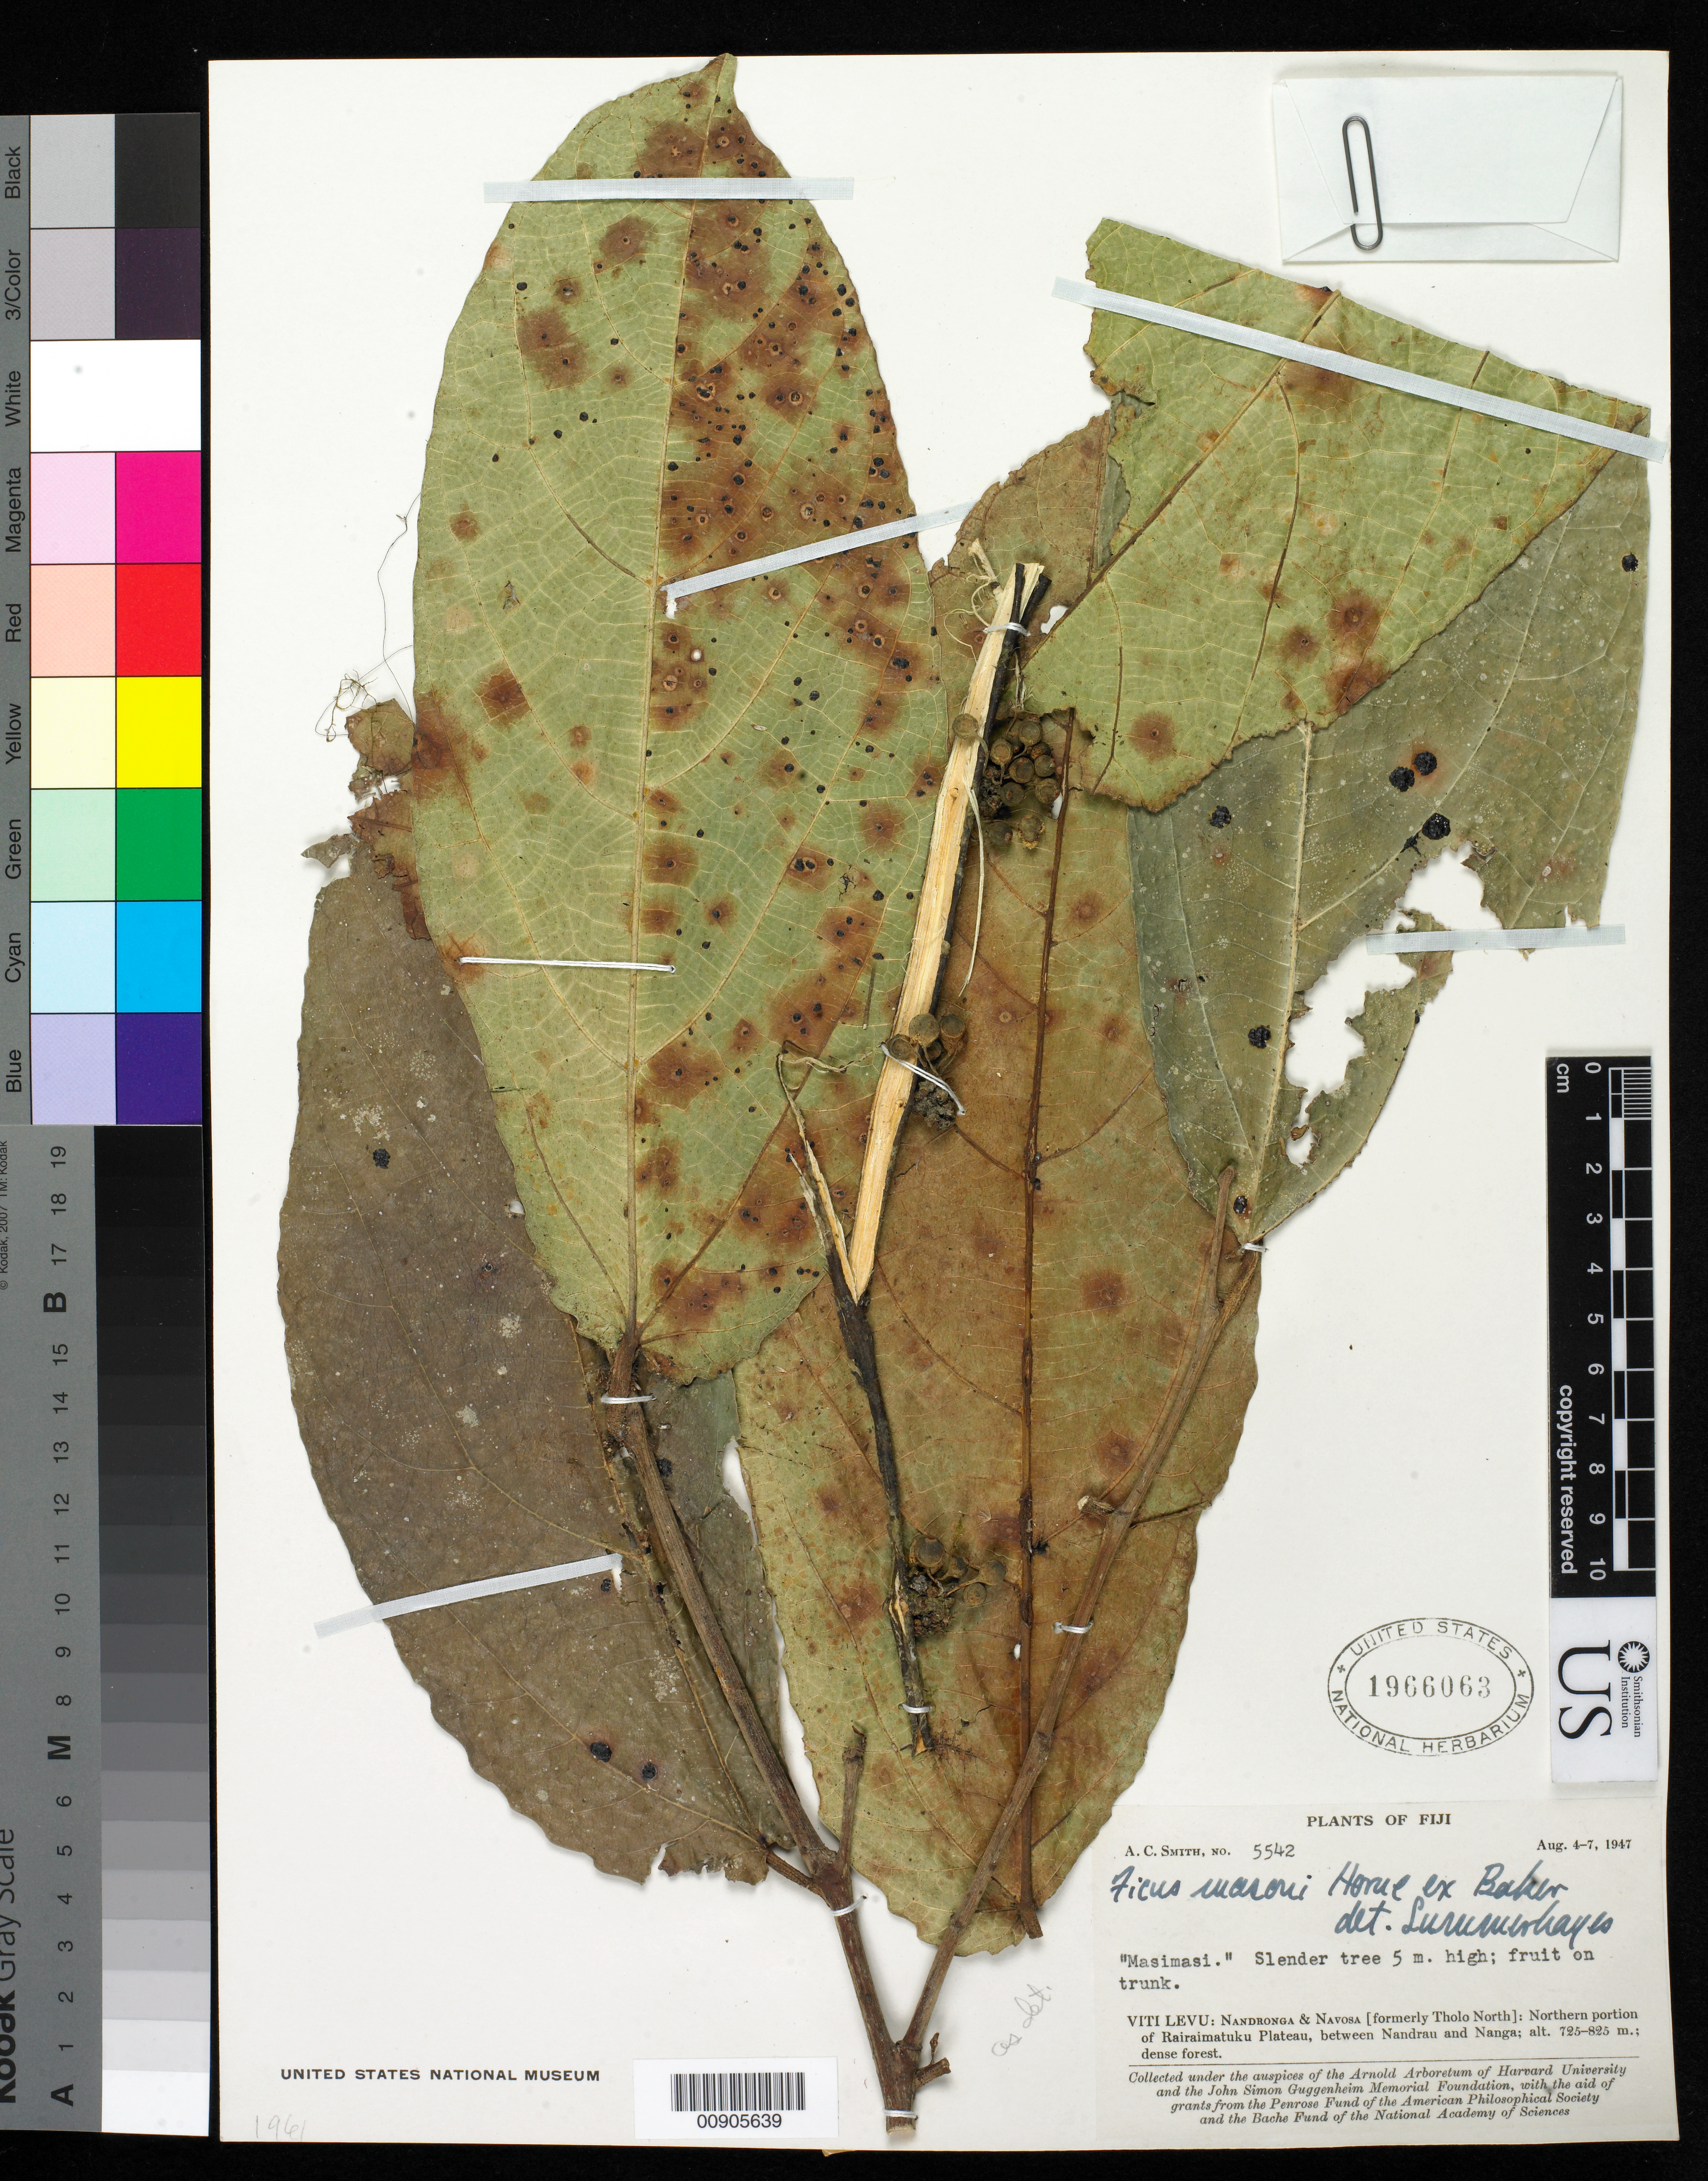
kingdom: Plantae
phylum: Tracheophyta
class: Magnoliopsida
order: Rosales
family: Moraceae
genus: Ficus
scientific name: Ficus masonii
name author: Horne ex Baker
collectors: C. A. Smith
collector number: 5542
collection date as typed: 04 Aug 1947 to 07 Aug 1947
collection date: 1947-08-04/1947-08-07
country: Fiji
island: Viti Levu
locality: Nandronga & Navosa (formerly tholo North): Northern portion of Rairaimatuku Plateau, between Nandrau and Nanga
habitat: Dense forest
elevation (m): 725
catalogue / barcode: US 1966063